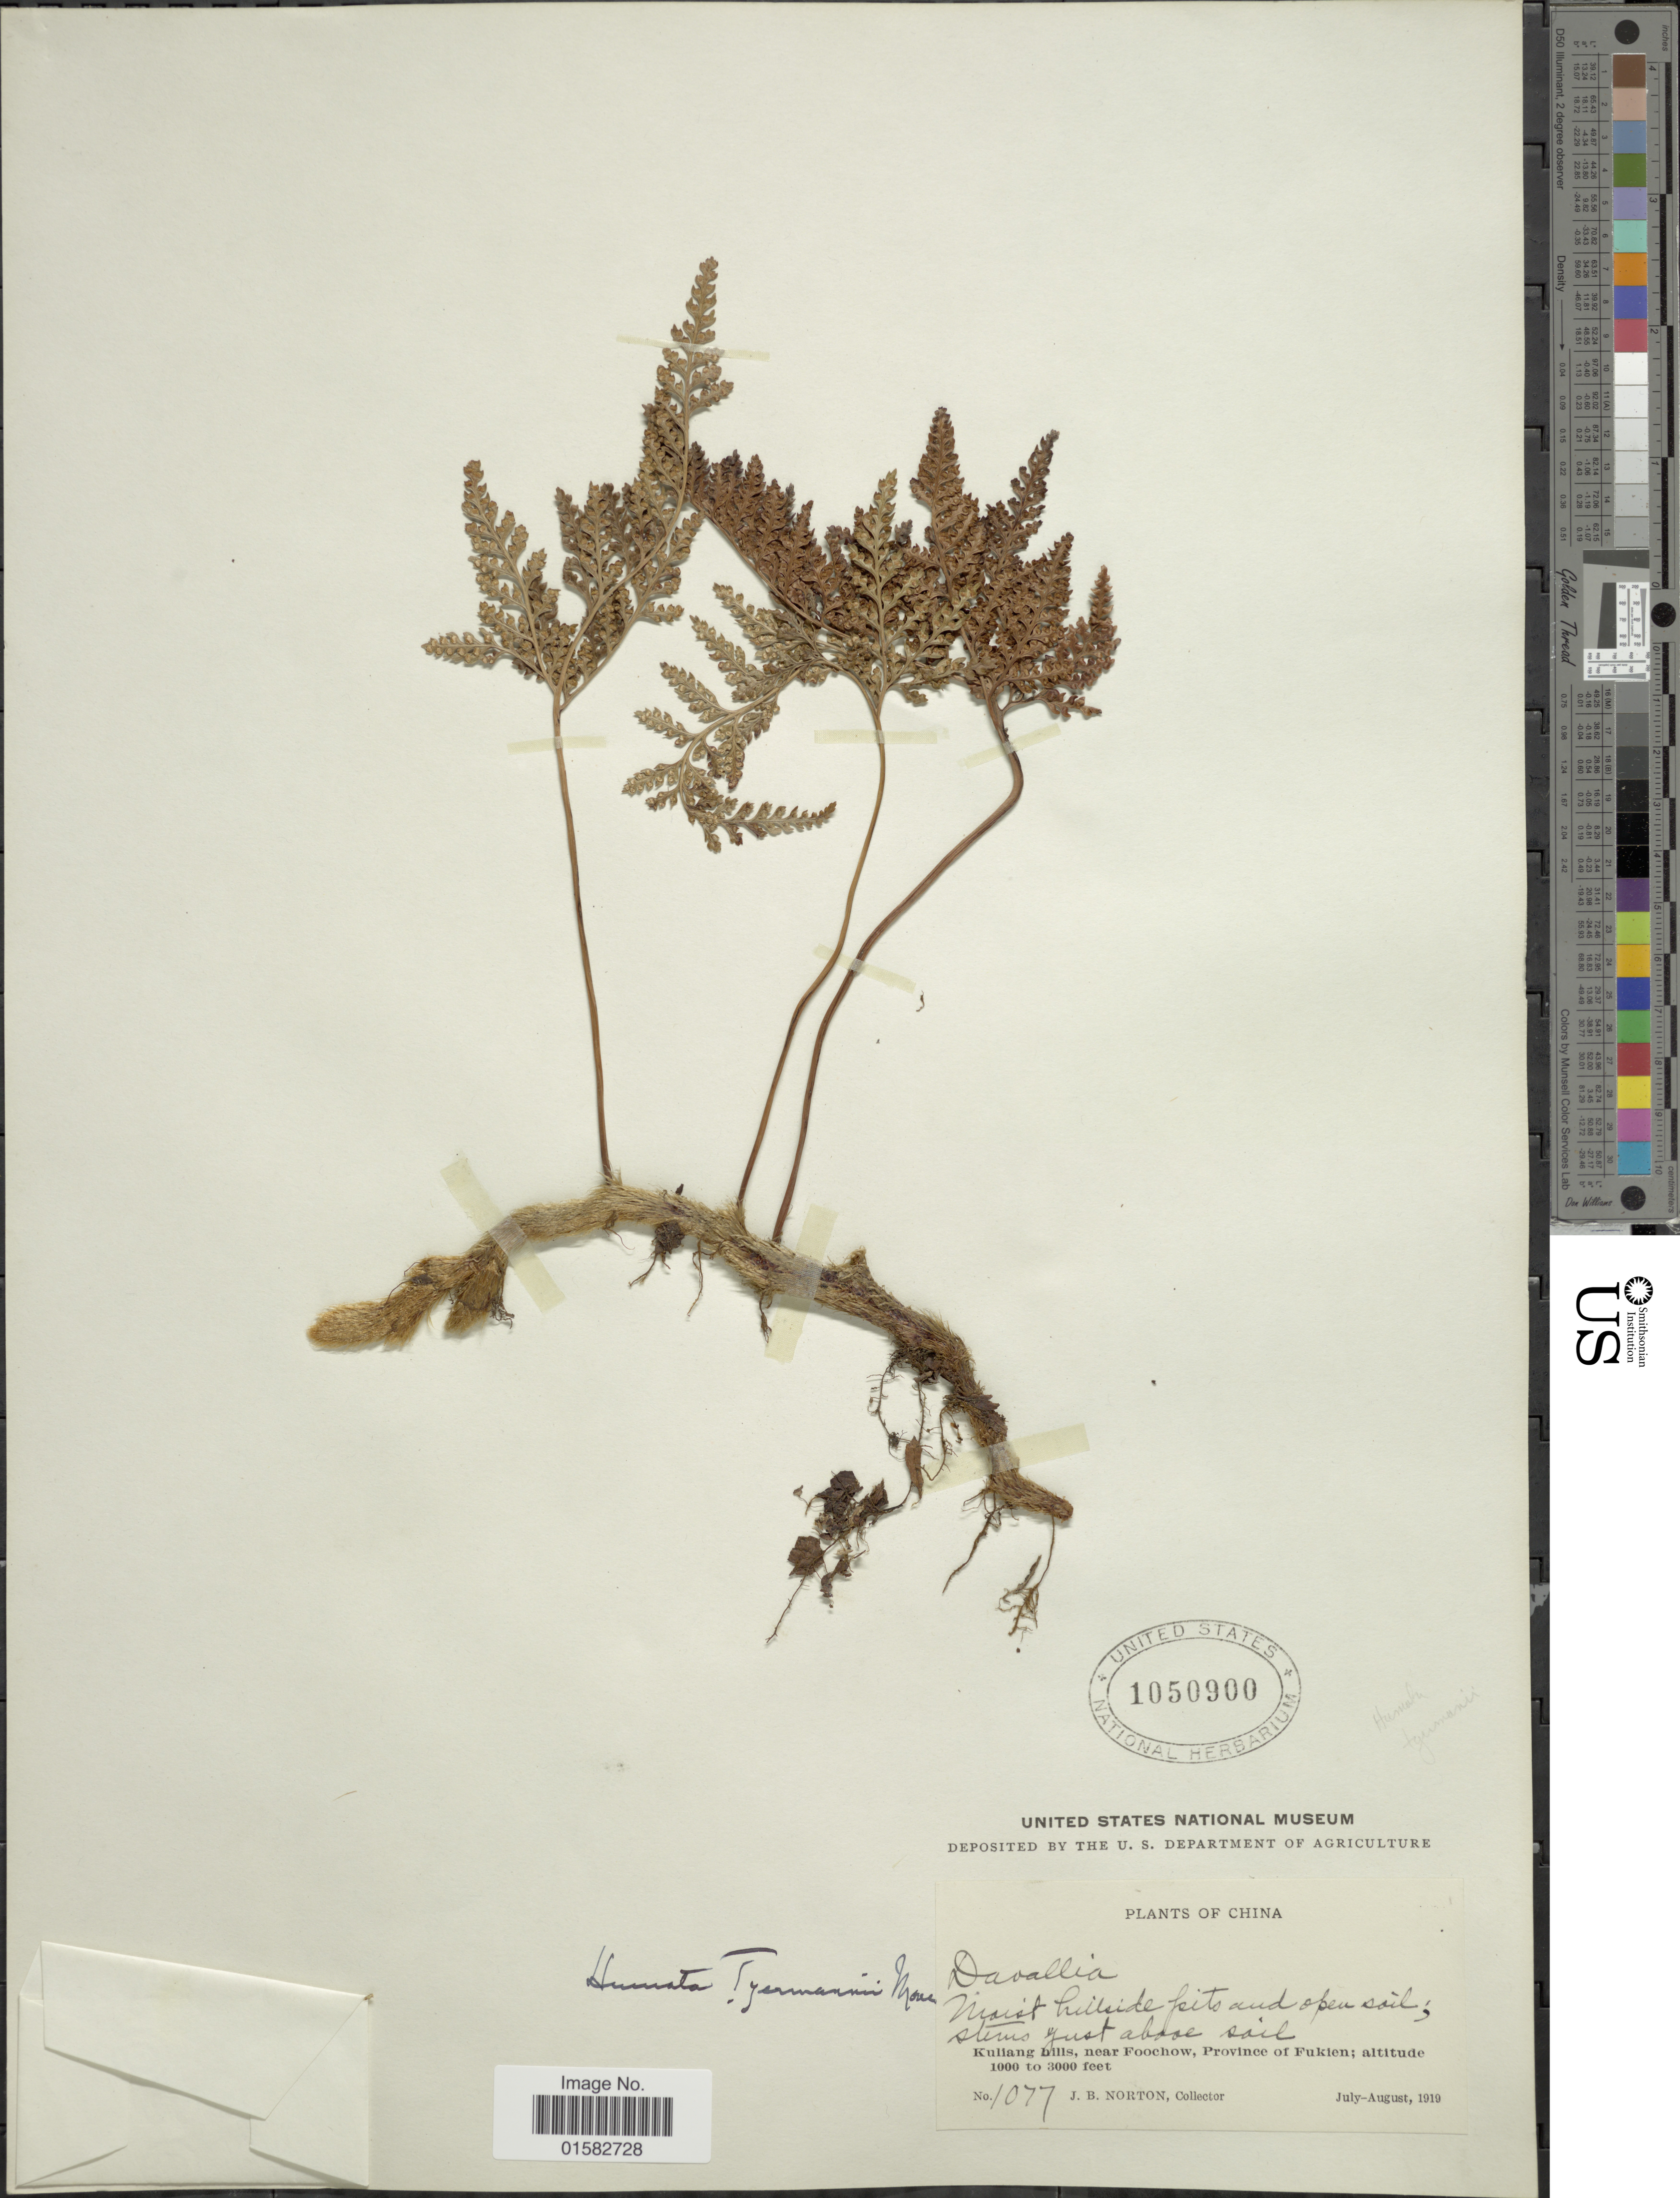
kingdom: Plantae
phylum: Tracheophyta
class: Polypodiopsida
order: Polypodiales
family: Davalliaceae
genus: Davallia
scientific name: Davallia griffithiana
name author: Hook.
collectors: J. B. Norton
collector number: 1077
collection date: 1919-07/1919-08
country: China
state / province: Fujian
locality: Kuliang hills, near Foochow, Province of Fukien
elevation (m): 305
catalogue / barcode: US 1050900